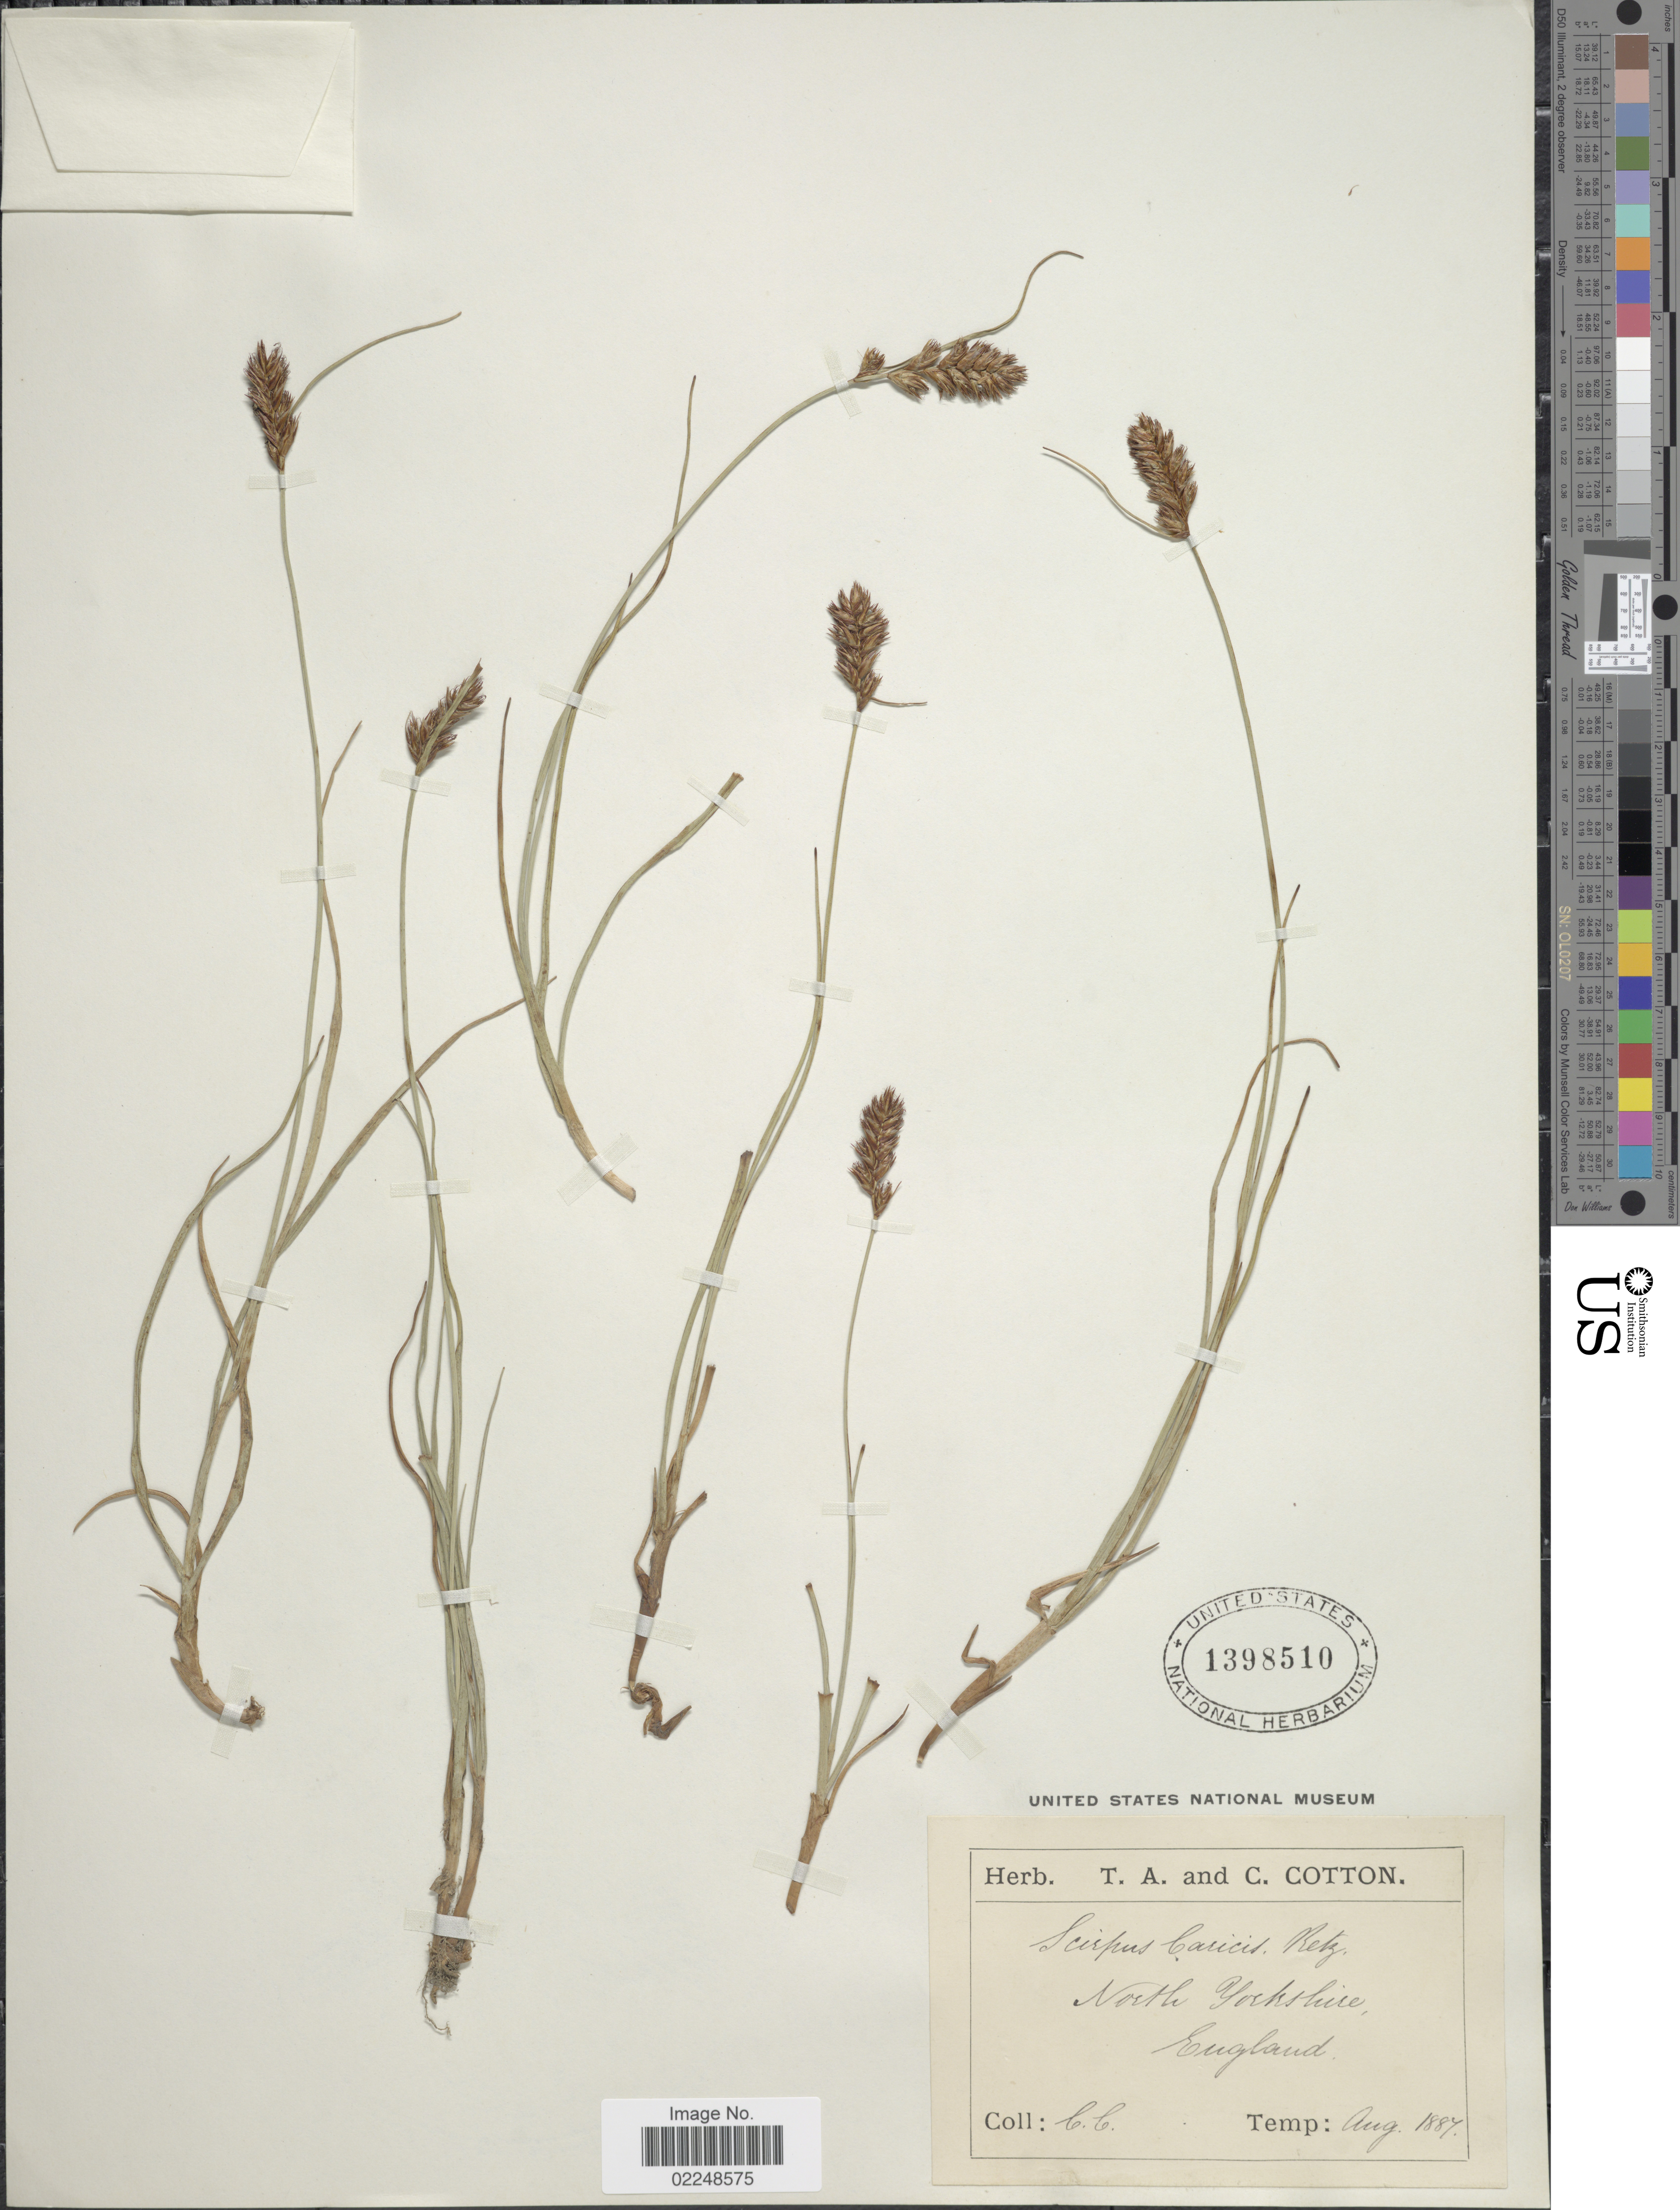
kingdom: Plantae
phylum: Tracheophyta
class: Liliopsida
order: Poales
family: Cyperaceae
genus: Blysmus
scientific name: Blysmus compressus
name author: (L.) Panzer ex Link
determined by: Strong, Mark T., (BOT), Smithsonian Institution - National Museum of Natural History (UNITED STATES)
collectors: C. Cotton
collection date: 1887-08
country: United Kingdom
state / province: England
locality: North Yorkshire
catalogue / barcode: US 1398510